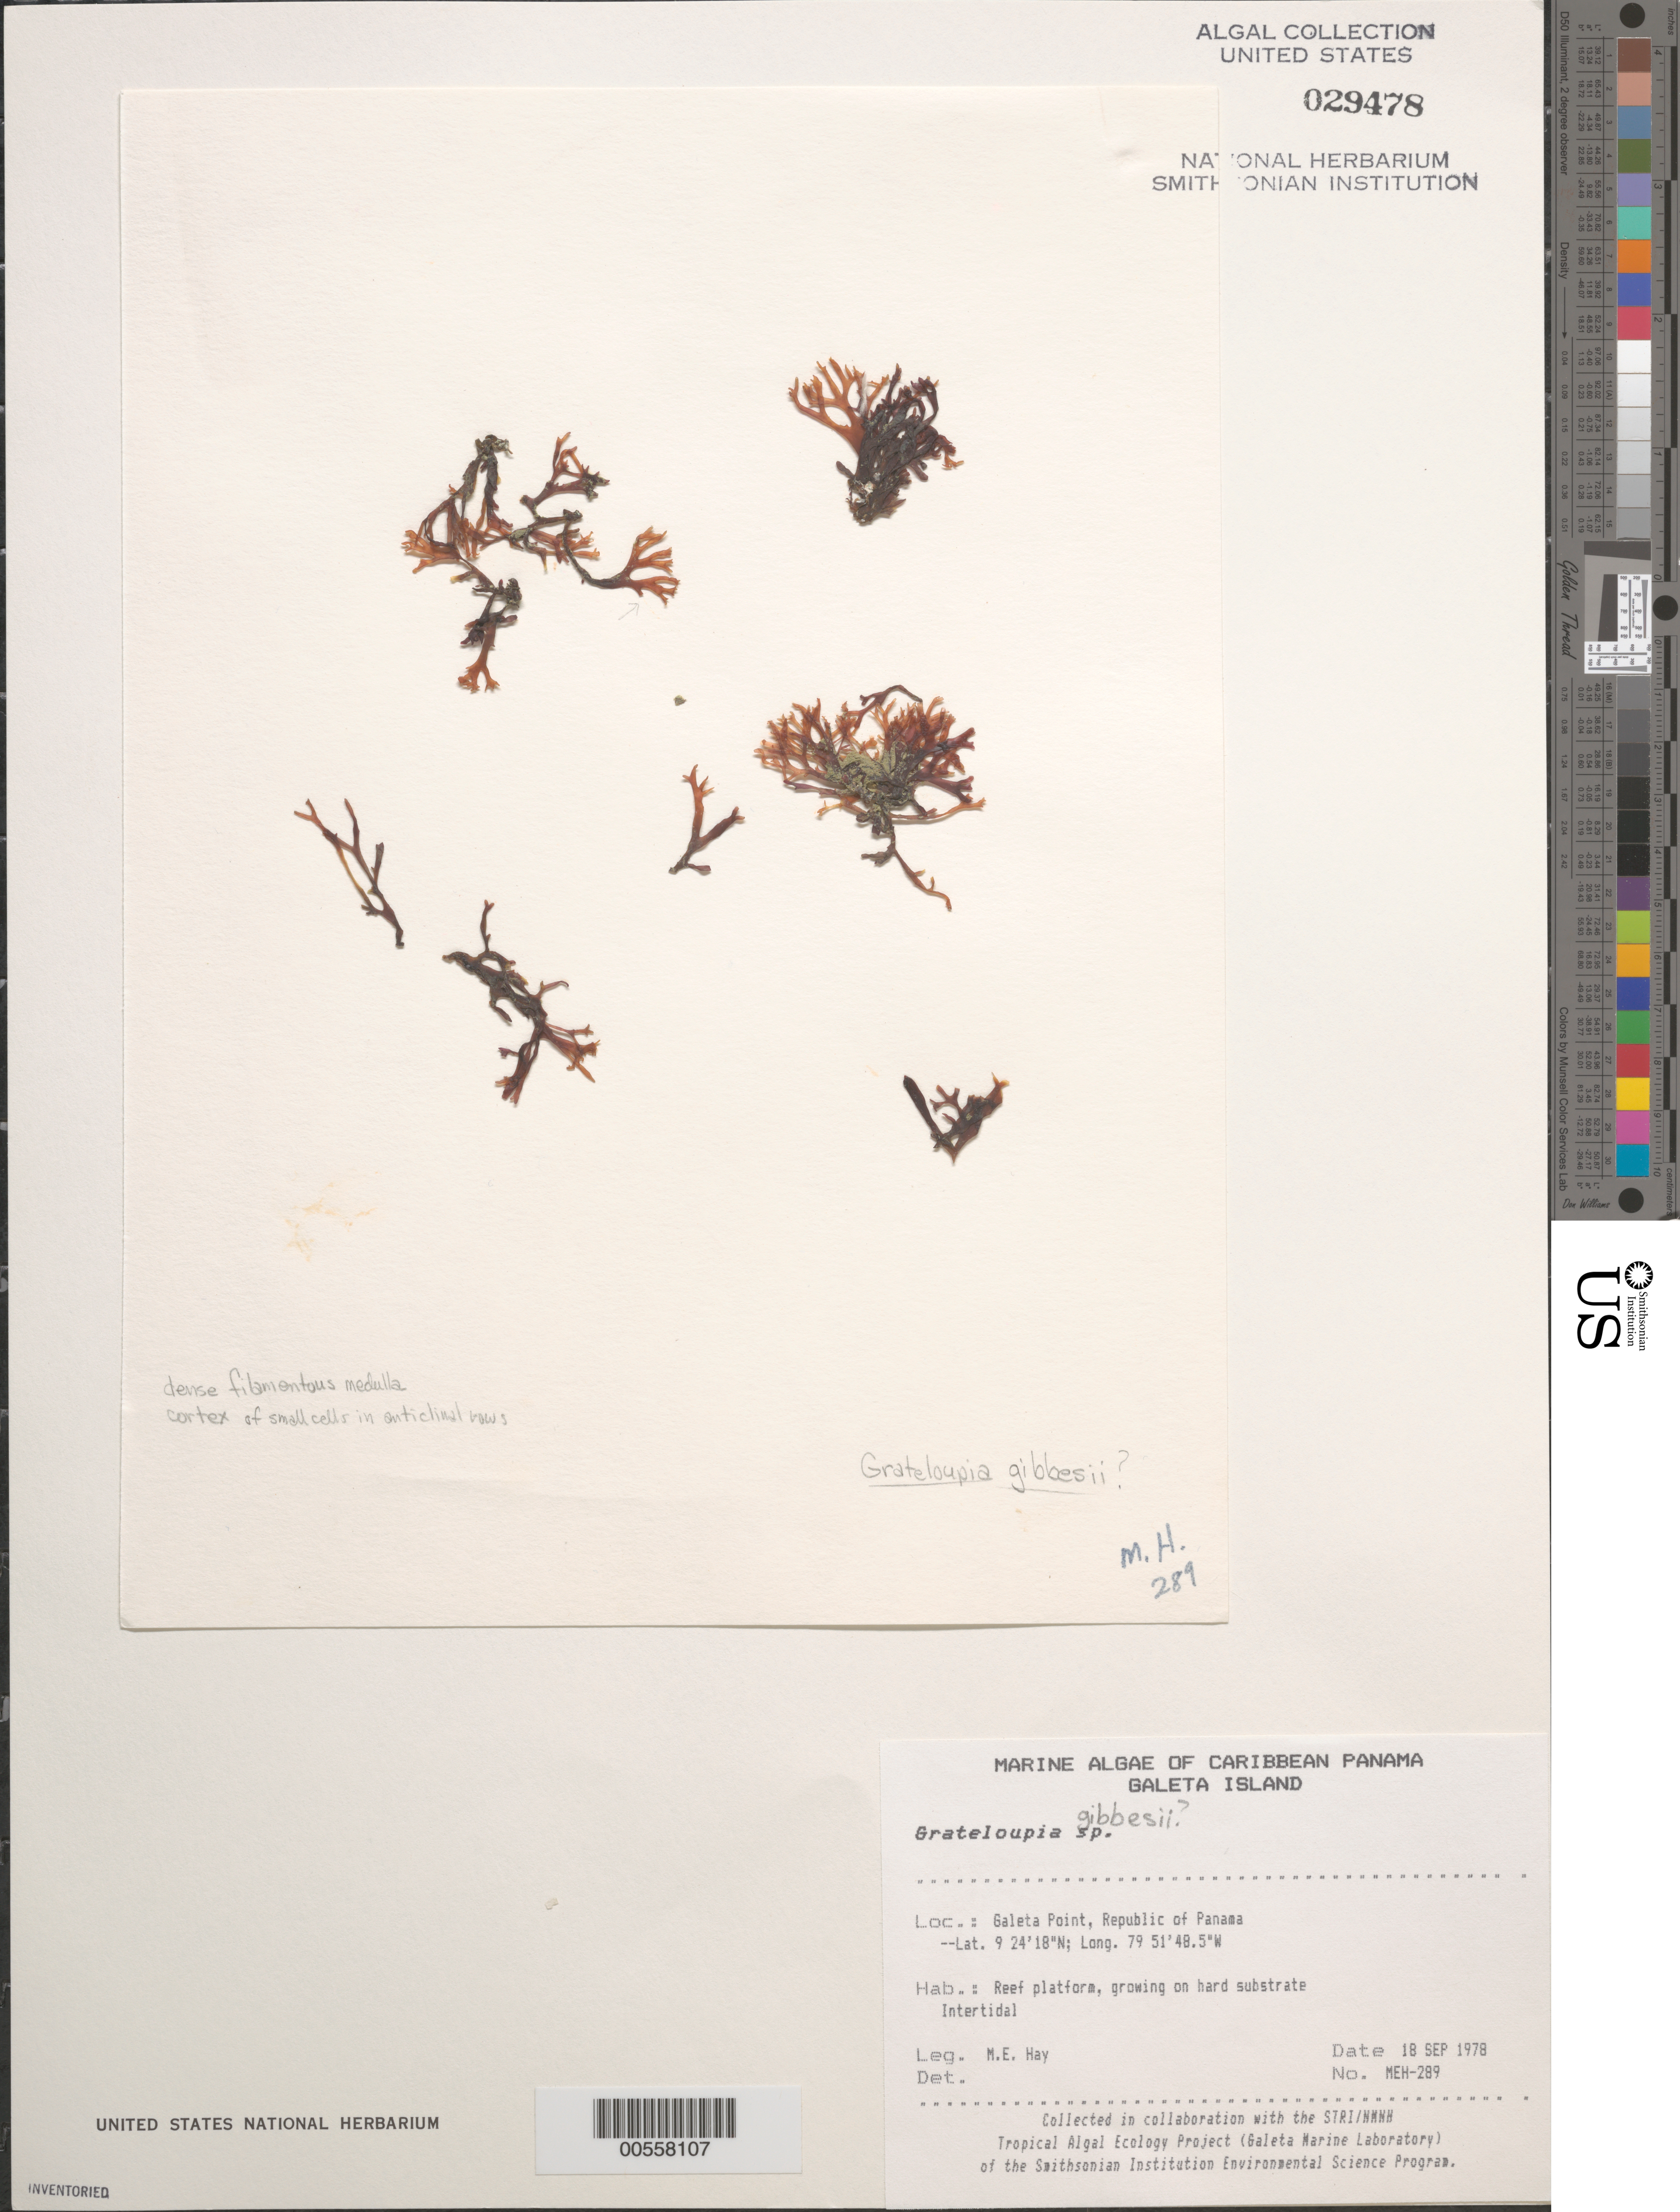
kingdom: Plantae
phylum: Rhodophyta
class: Florideophyceae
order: Halymeniales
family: Halymeniaceae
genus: Phyllymenia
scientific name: Phyllymenia gibbesii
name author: (Harvey) S.-M. Lin et al.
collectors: M. E. Hay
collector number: MEH-289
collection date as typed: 18 Sep 1978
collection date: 1978-09-18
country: Panama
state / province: Colón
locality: Galeta Point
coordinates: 9 24'18"N, 79 51'48.5"W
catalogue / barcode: US 29478